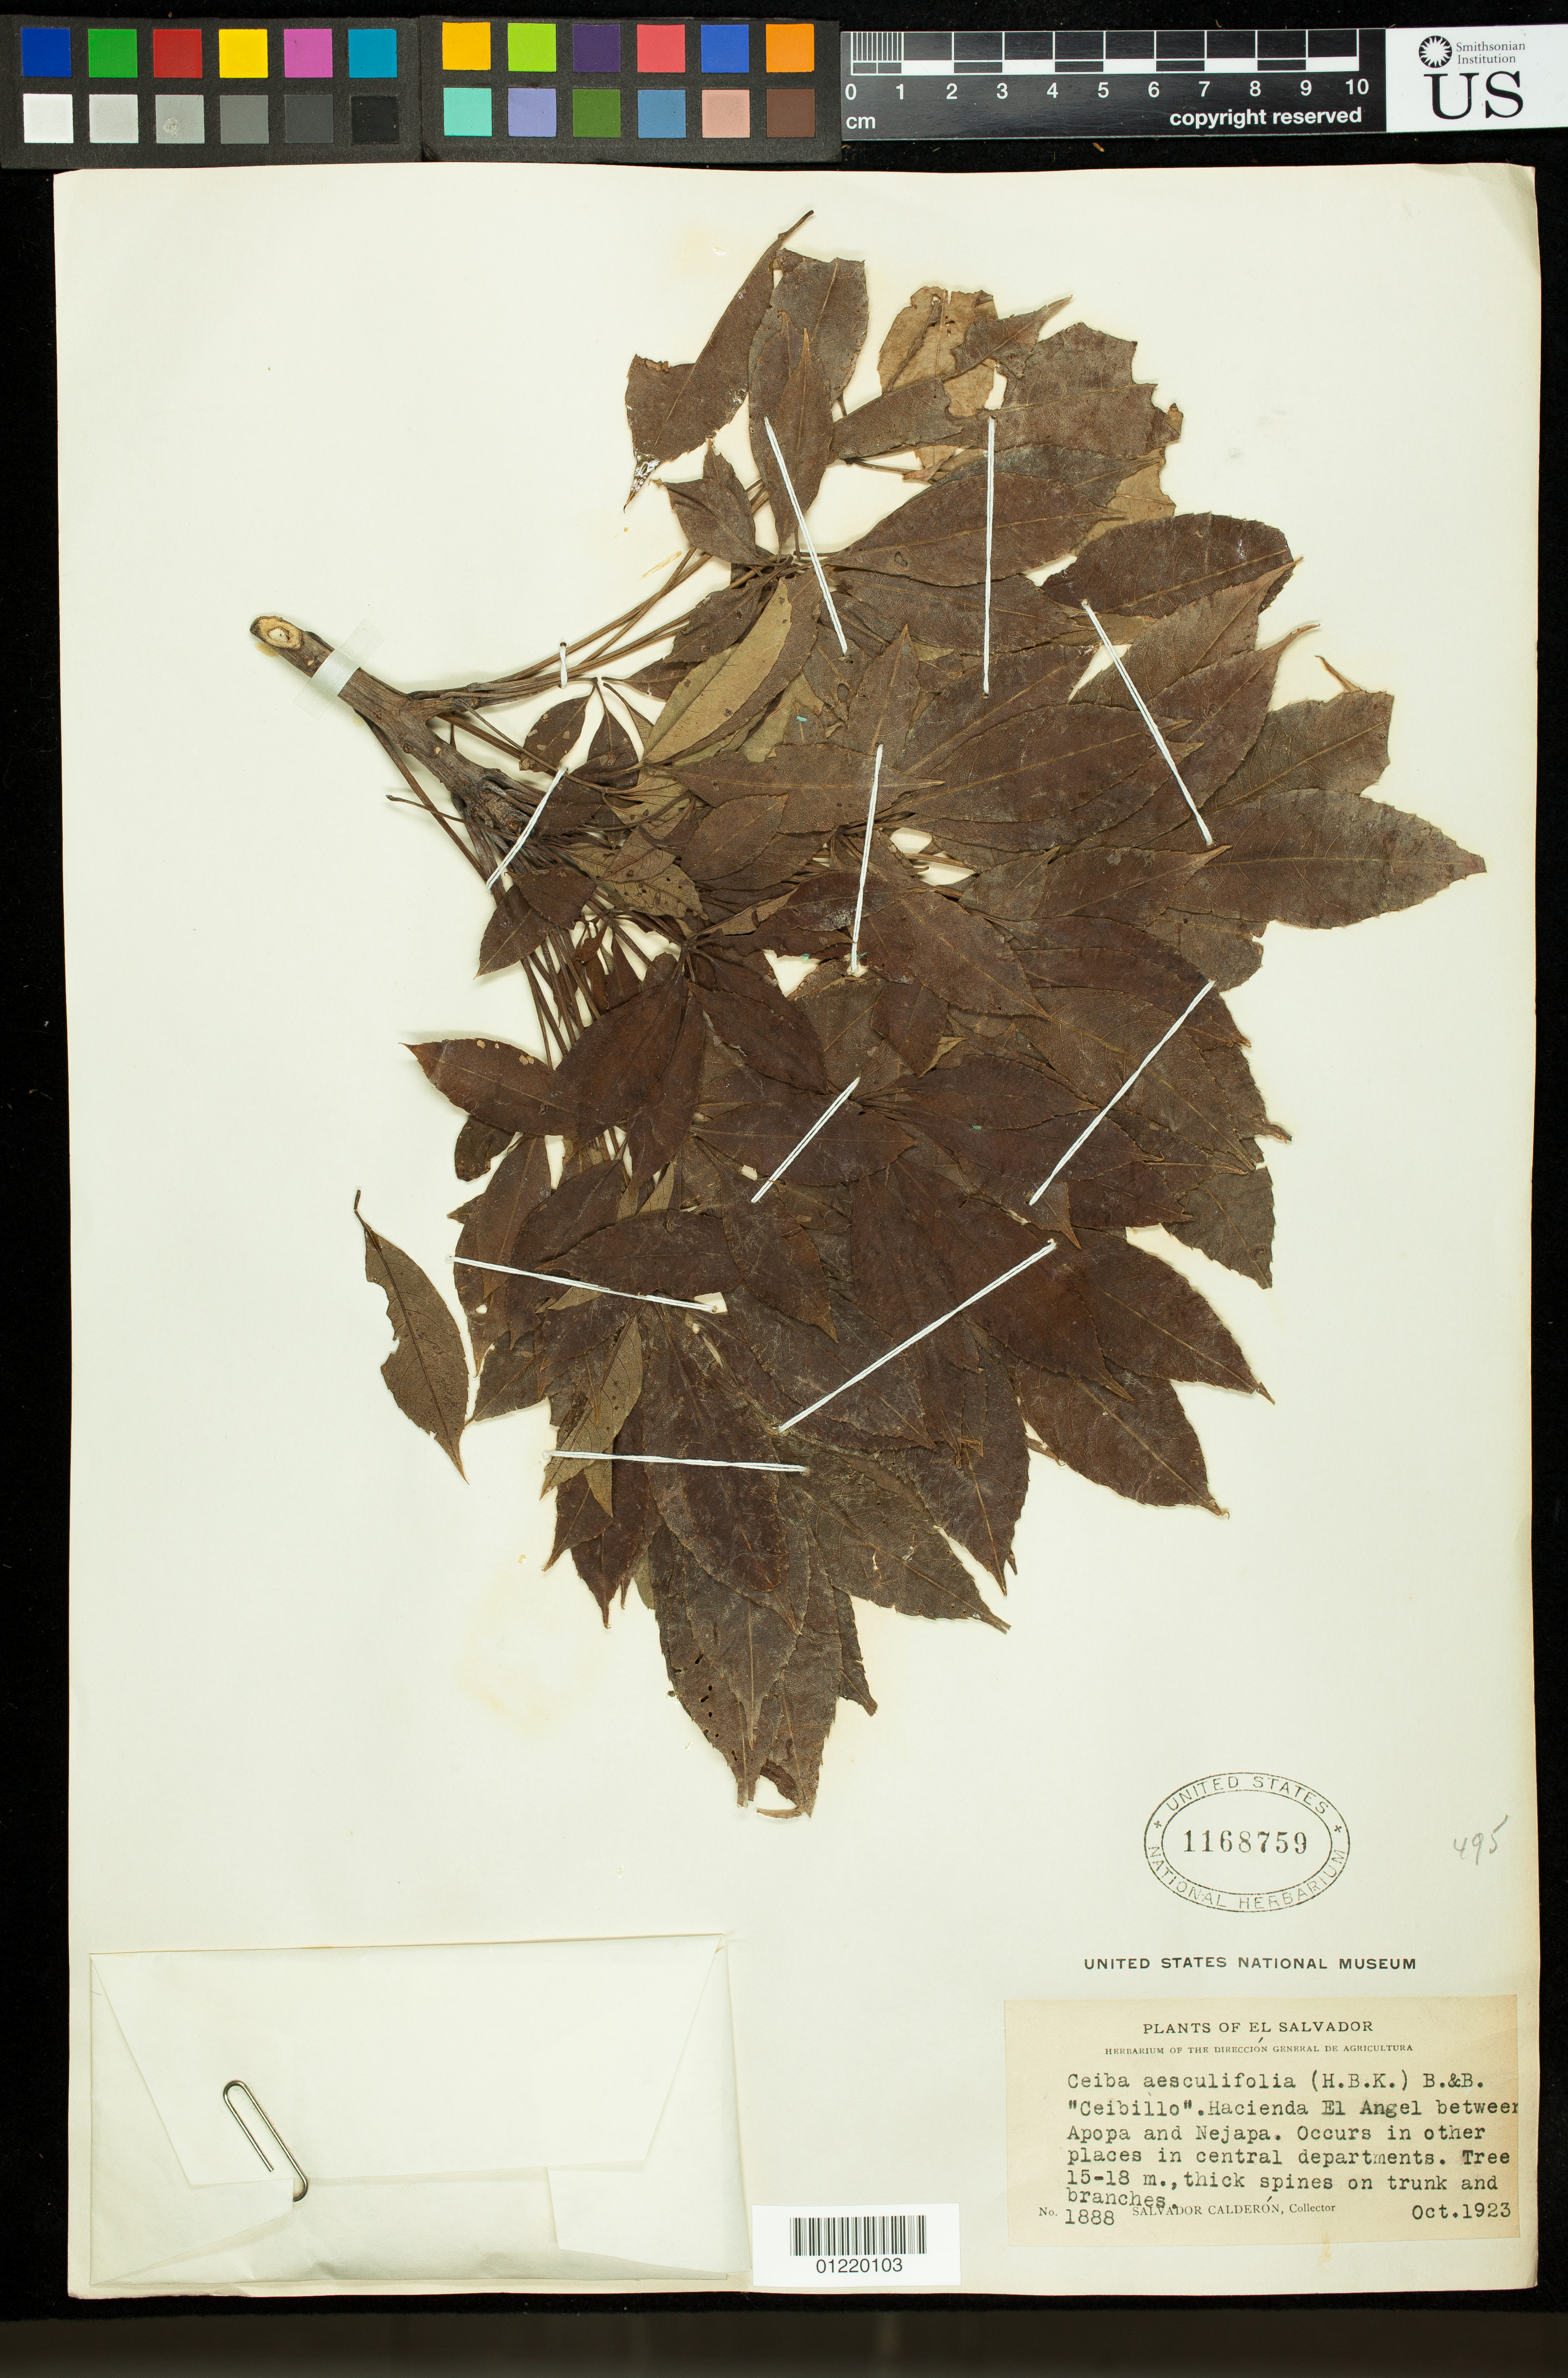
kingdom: Plantae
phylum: Tracheophyta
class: Magnoliopsida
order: Malvales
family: Malvaceae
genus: Ceiba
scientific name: Ceiba aesculifolia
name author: (Kunth) Britten & Baker f.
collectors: S. Calderón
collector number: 1888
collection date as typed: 1923-10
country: El Salvador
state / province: San Salvador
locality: Hacienda El Angel between Apopa and Nejapa.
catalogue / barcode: US 1168759